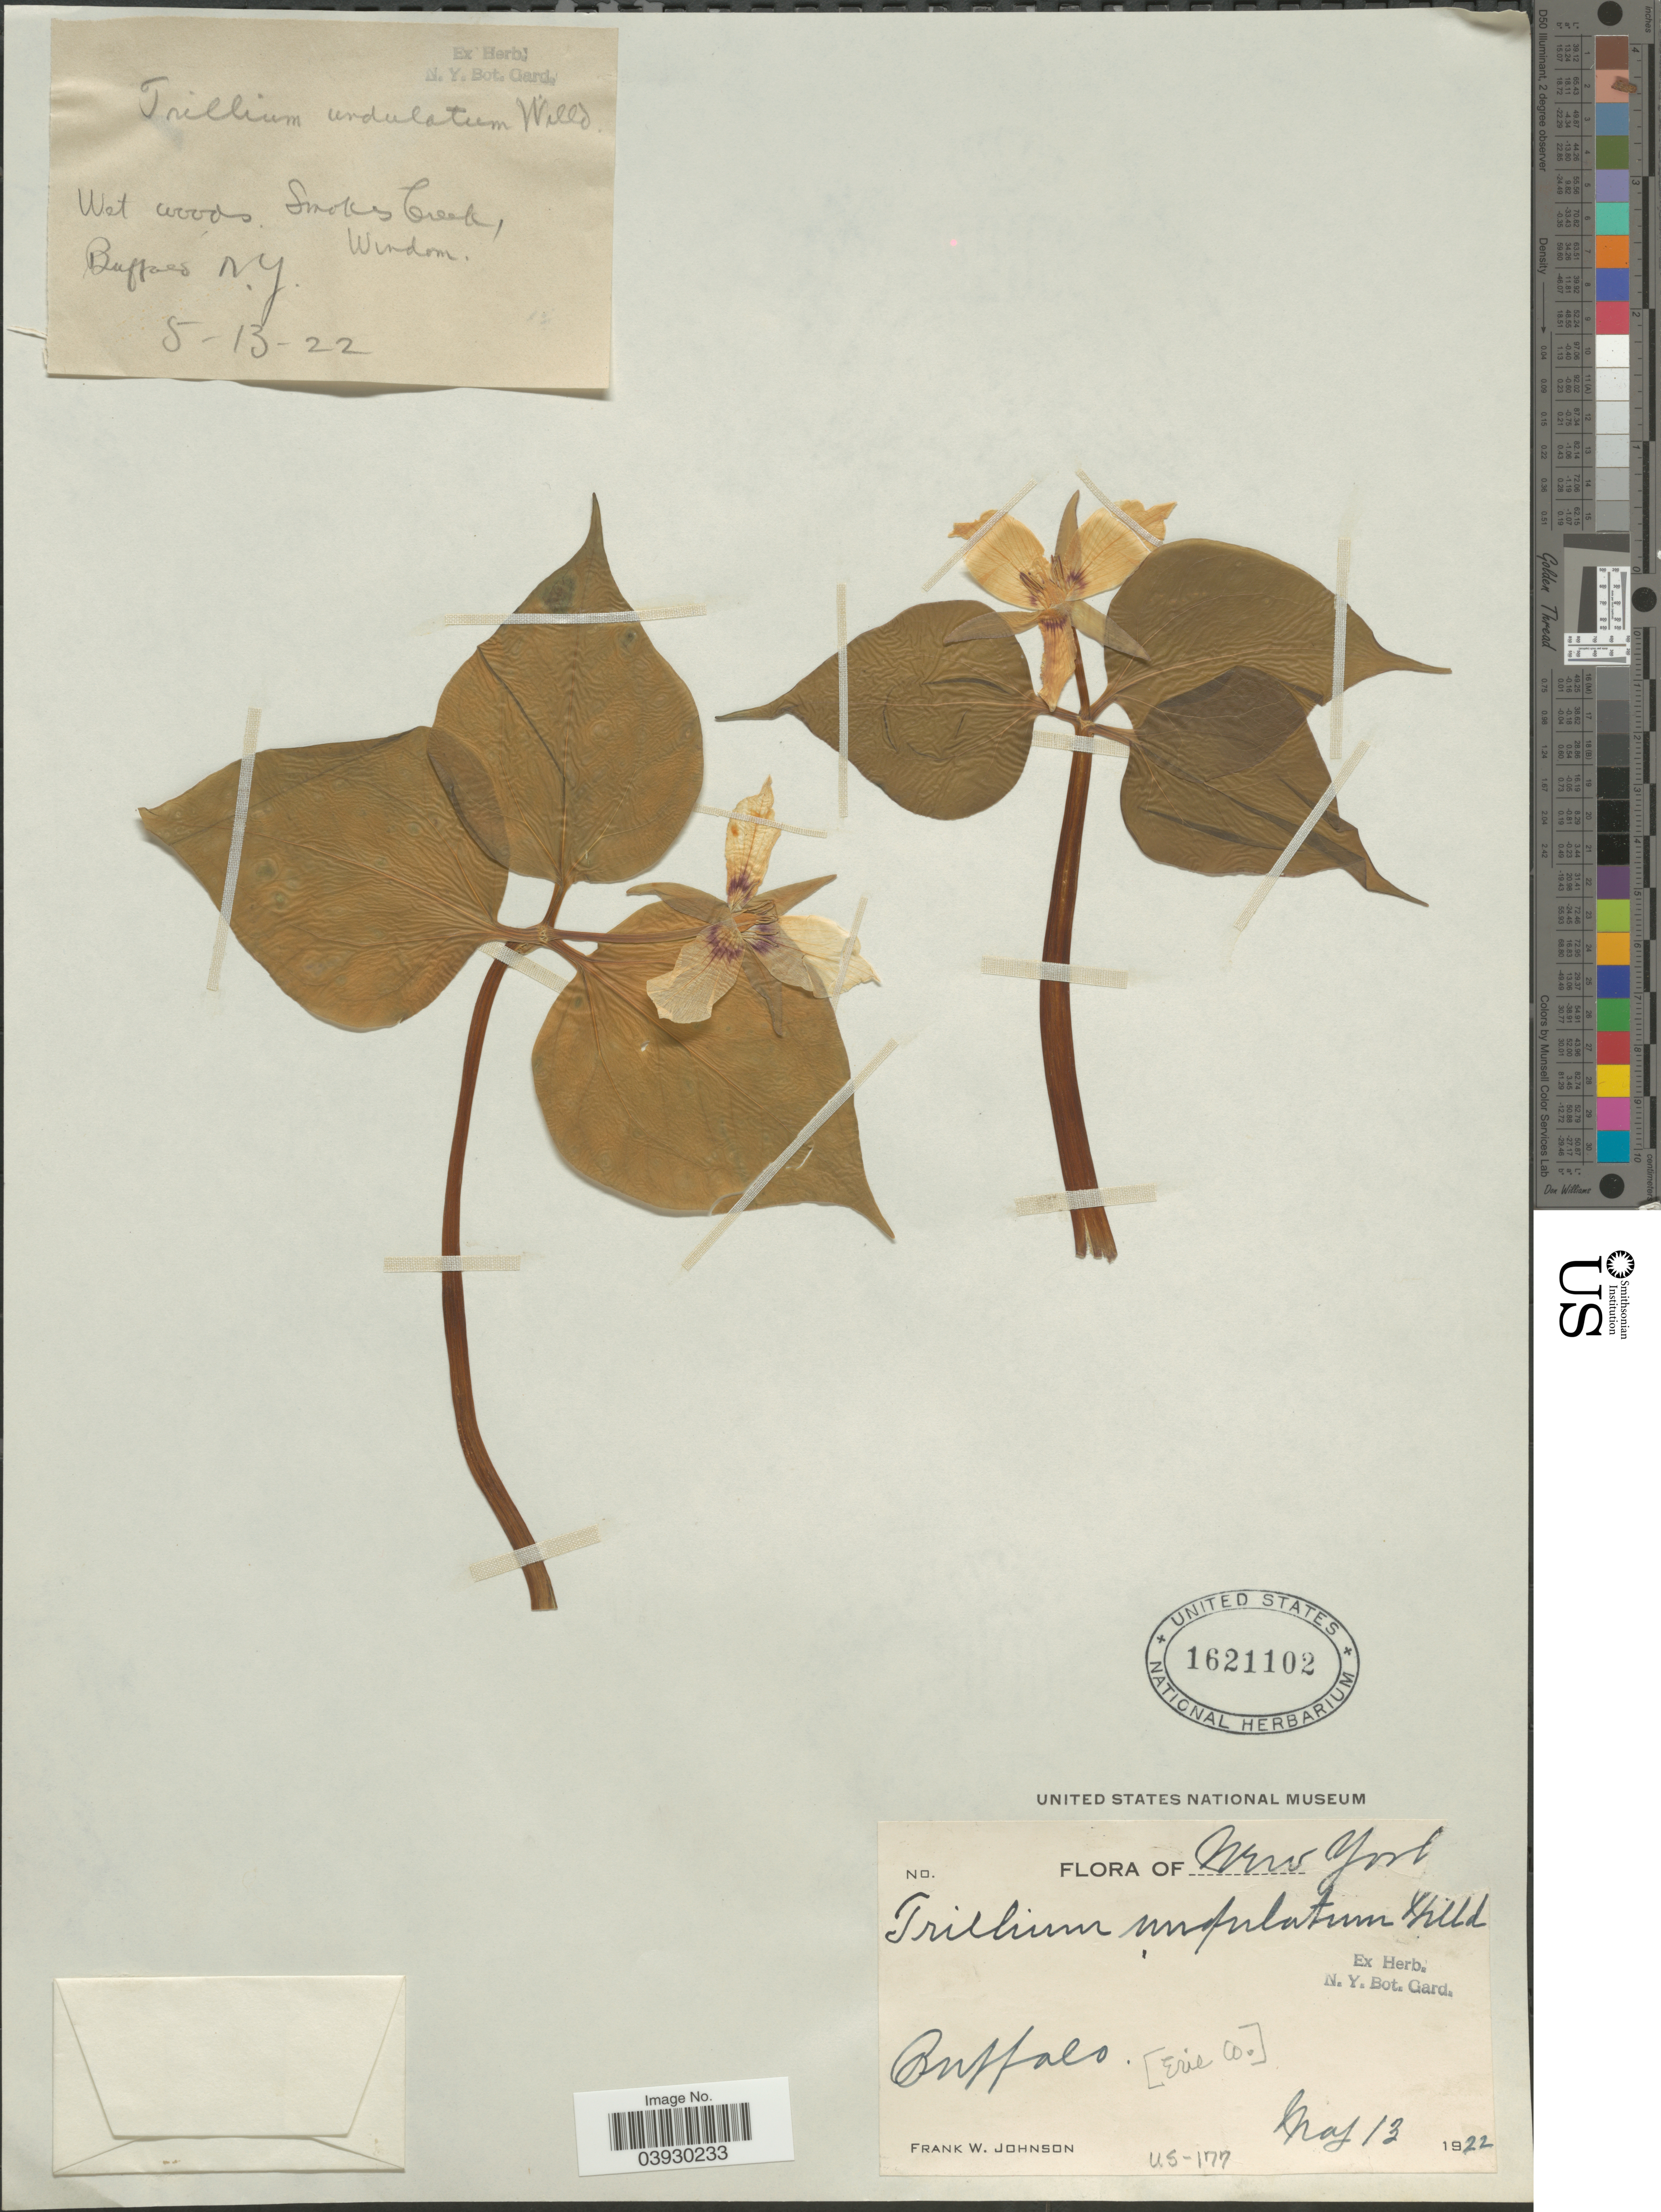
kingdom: Plantae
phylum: Tracheophyta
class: Liliopsida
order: Liliales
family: Melanthiaceae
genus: Trillium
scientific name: Trillium undulatum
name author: Willd.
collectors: F. W. Johnson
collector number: US-177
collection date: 1922-05-13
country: United States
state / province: New York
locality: Buffalo. Erie Co. Smokes Creek, Windom.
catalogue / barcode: US 1621102